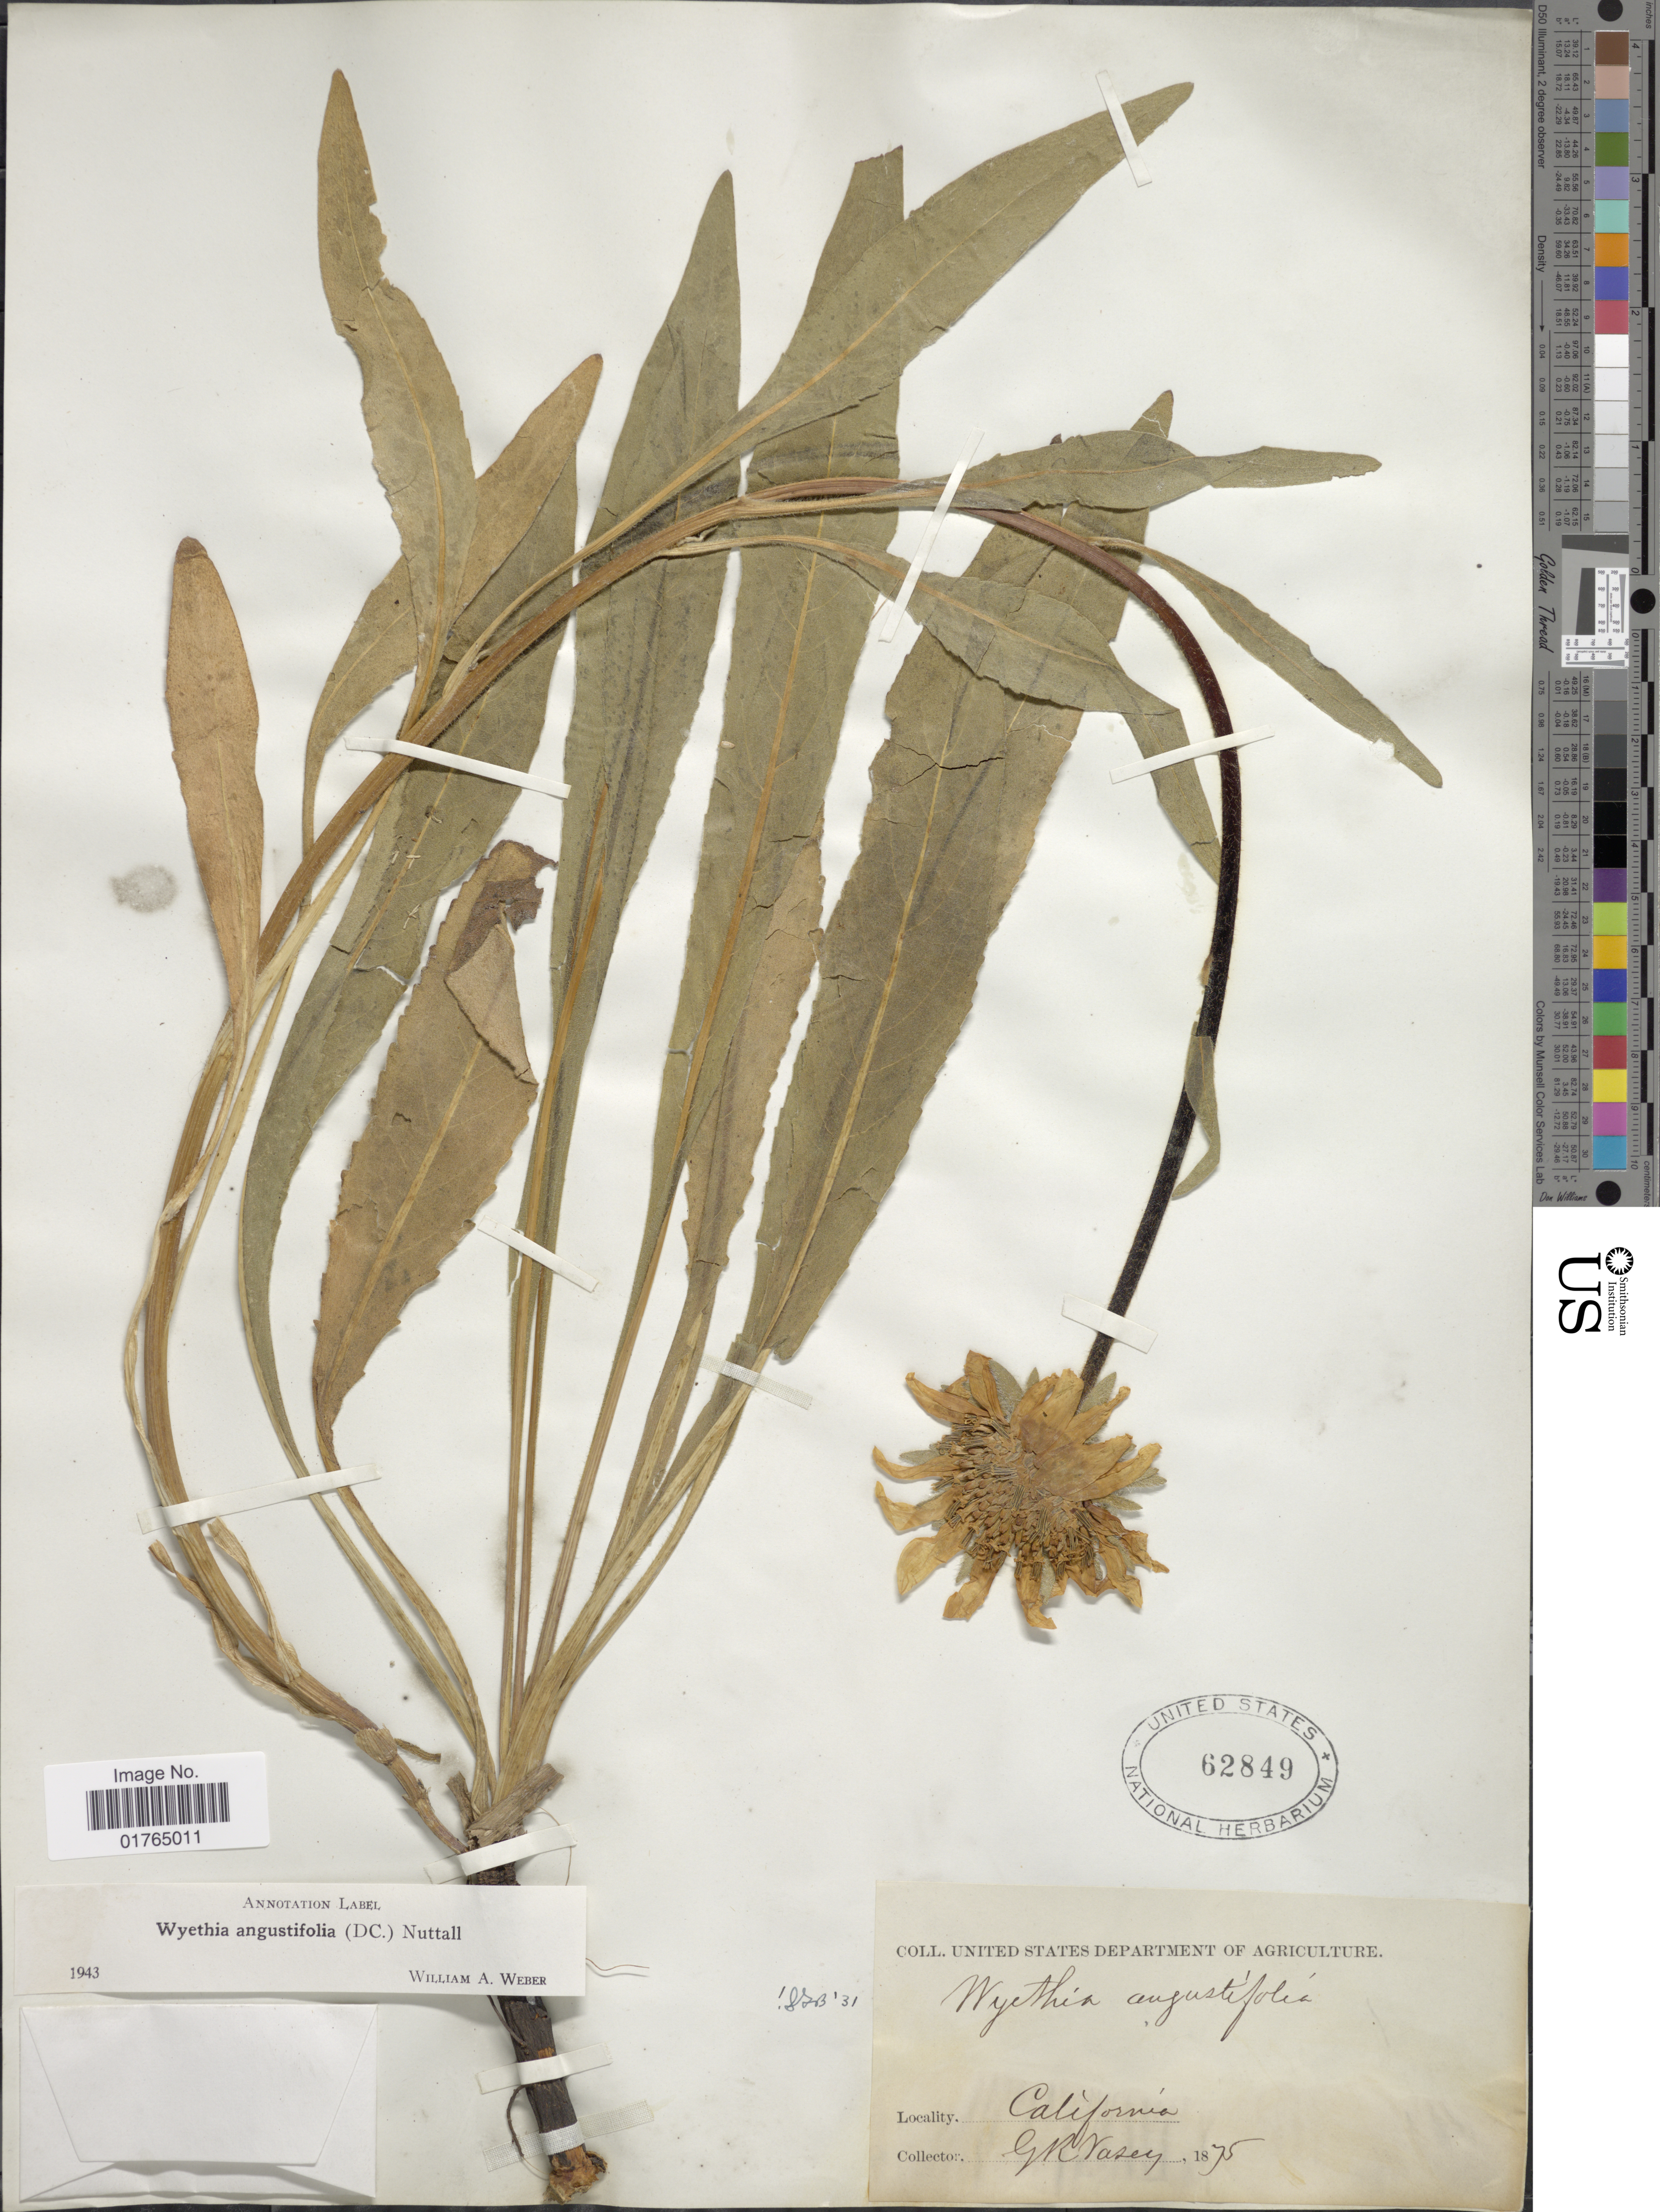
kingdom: Plantae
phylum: Tracheophyta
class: Magnoliopsida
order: Asterales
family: Asteraceae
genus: Wyethia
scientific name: Wyethia angustifolia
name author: (DC.) Nutt.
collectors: G. R. Vasey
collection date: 1875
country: United States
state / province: California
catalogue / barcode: US 62849